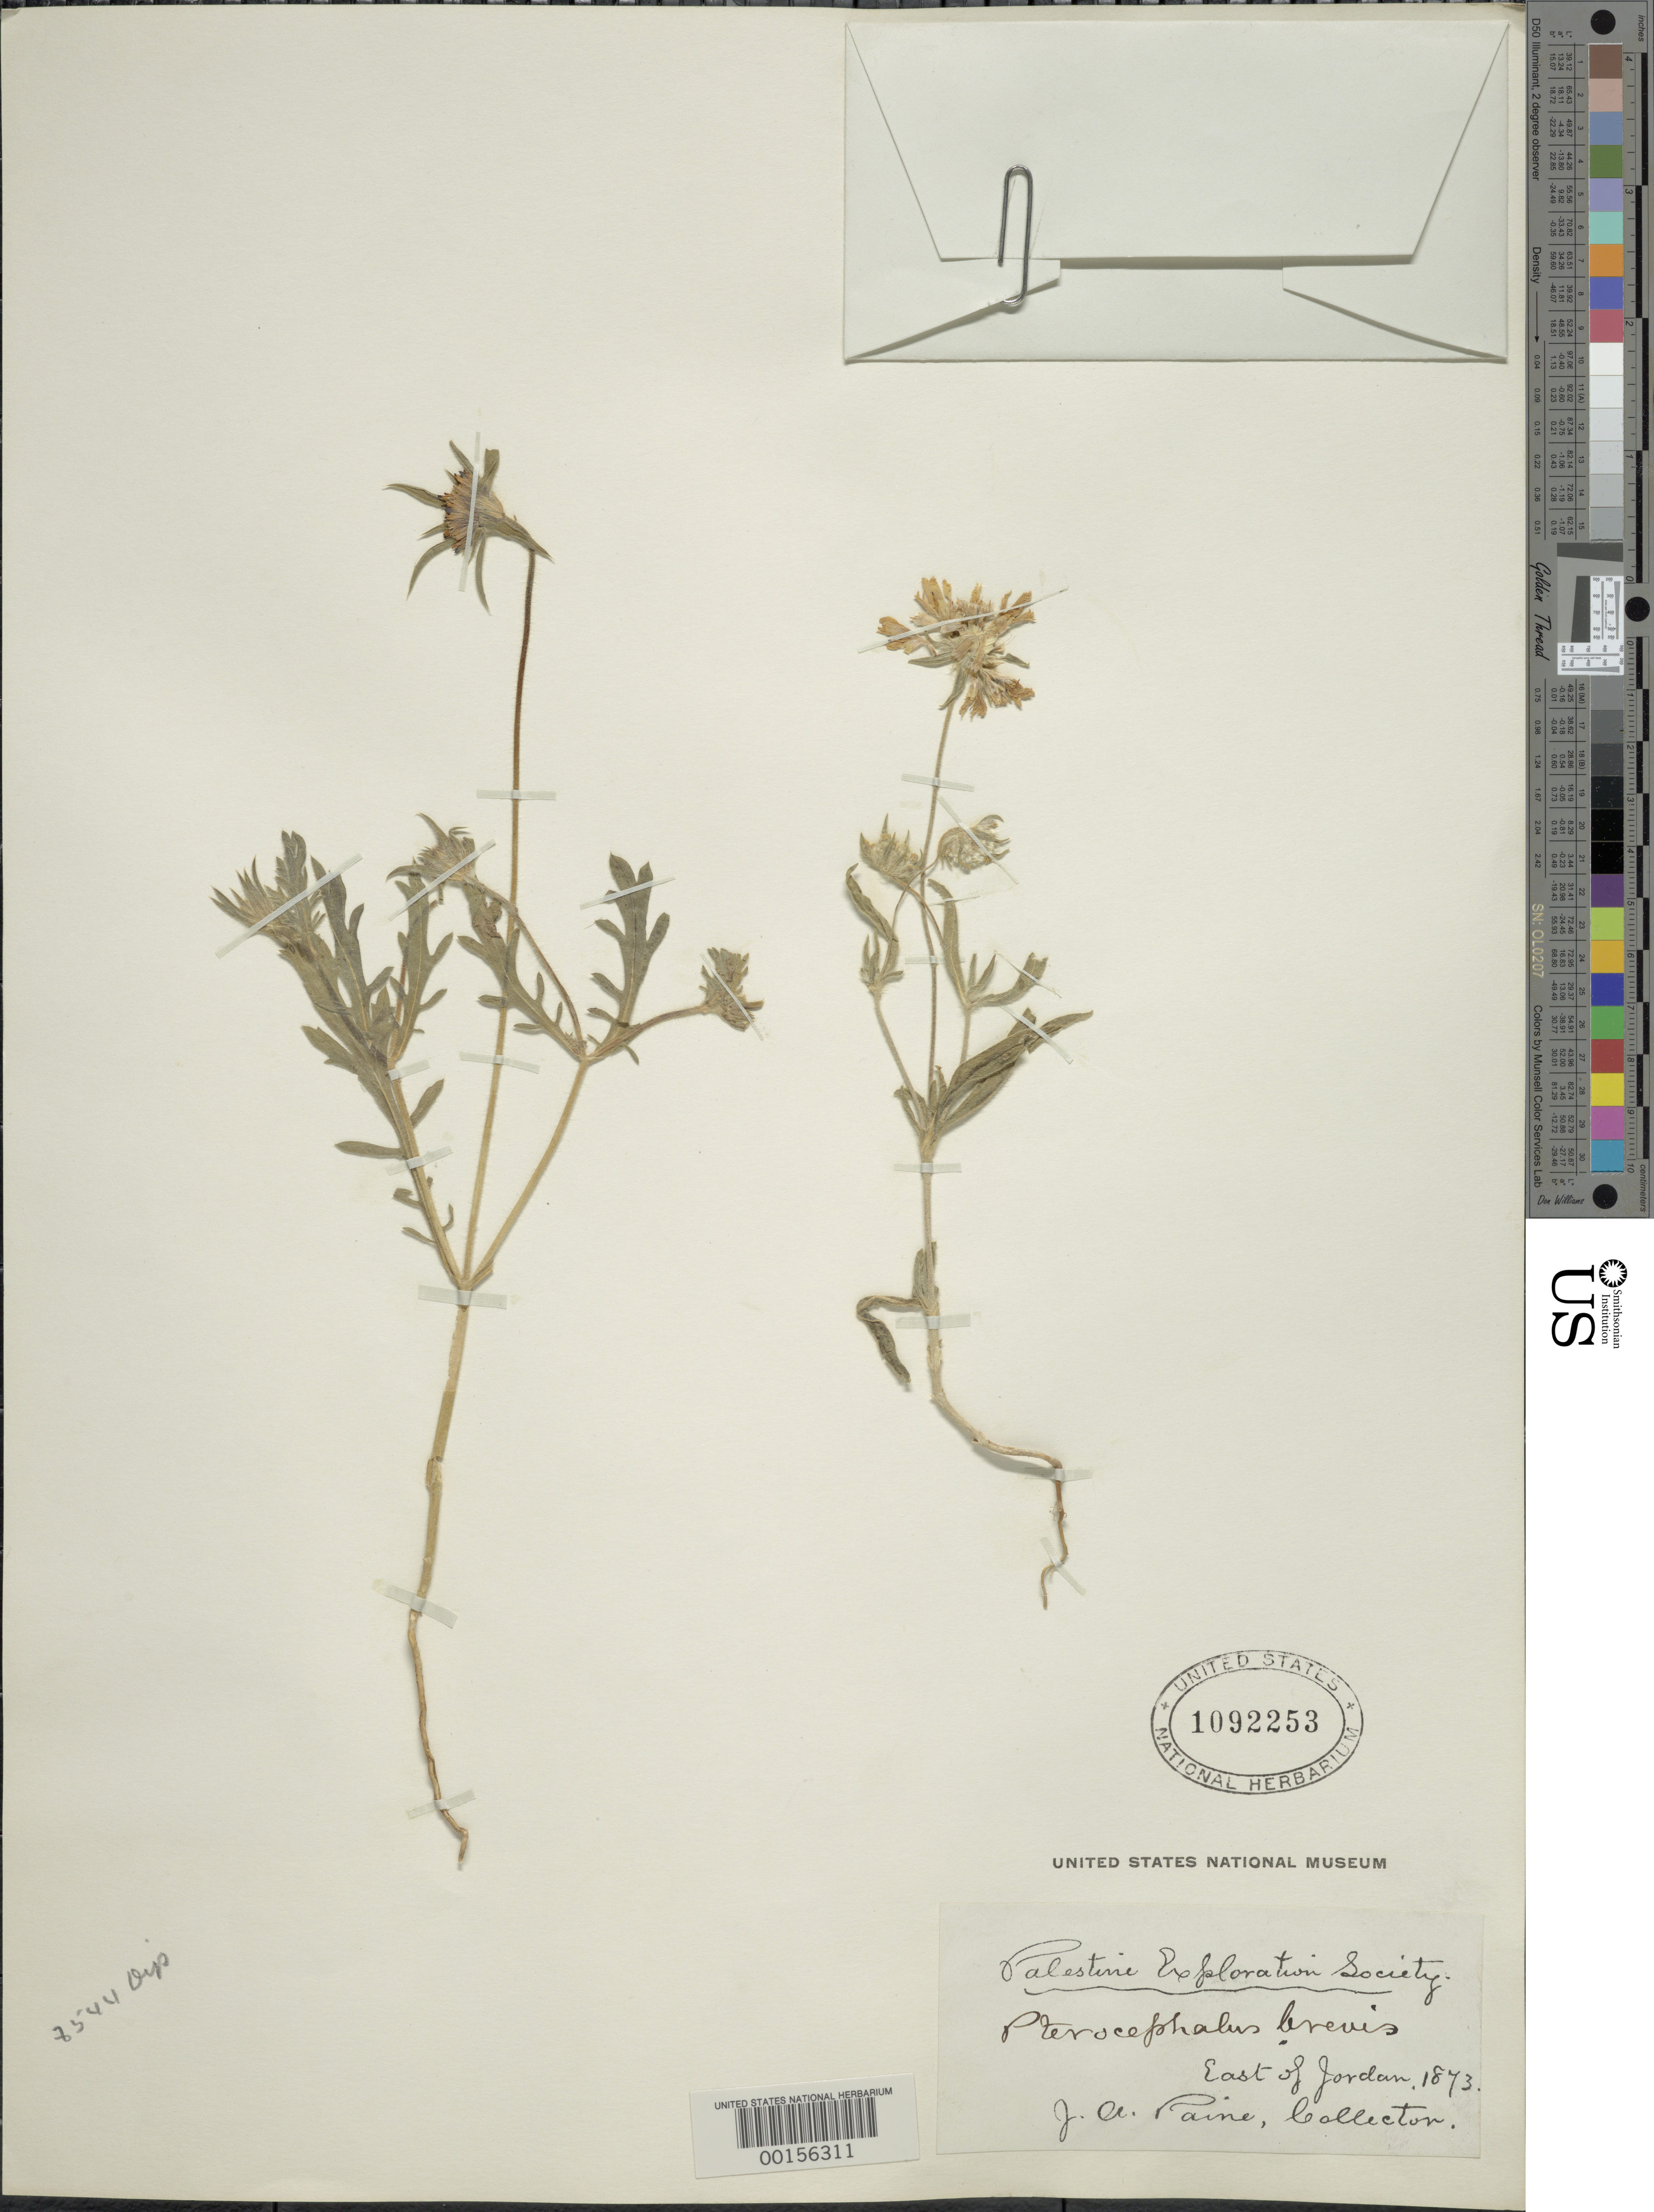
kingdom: Plantae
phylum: Tracheophyta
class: Magnoliopsida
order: Lamiales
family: Acanthaceae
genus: Pteracanthus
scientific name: Pteracanthus brevis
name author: Coult.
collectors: J. A. Paine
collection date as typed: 1873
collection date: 1873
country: Jordan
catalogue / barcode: US 1092253